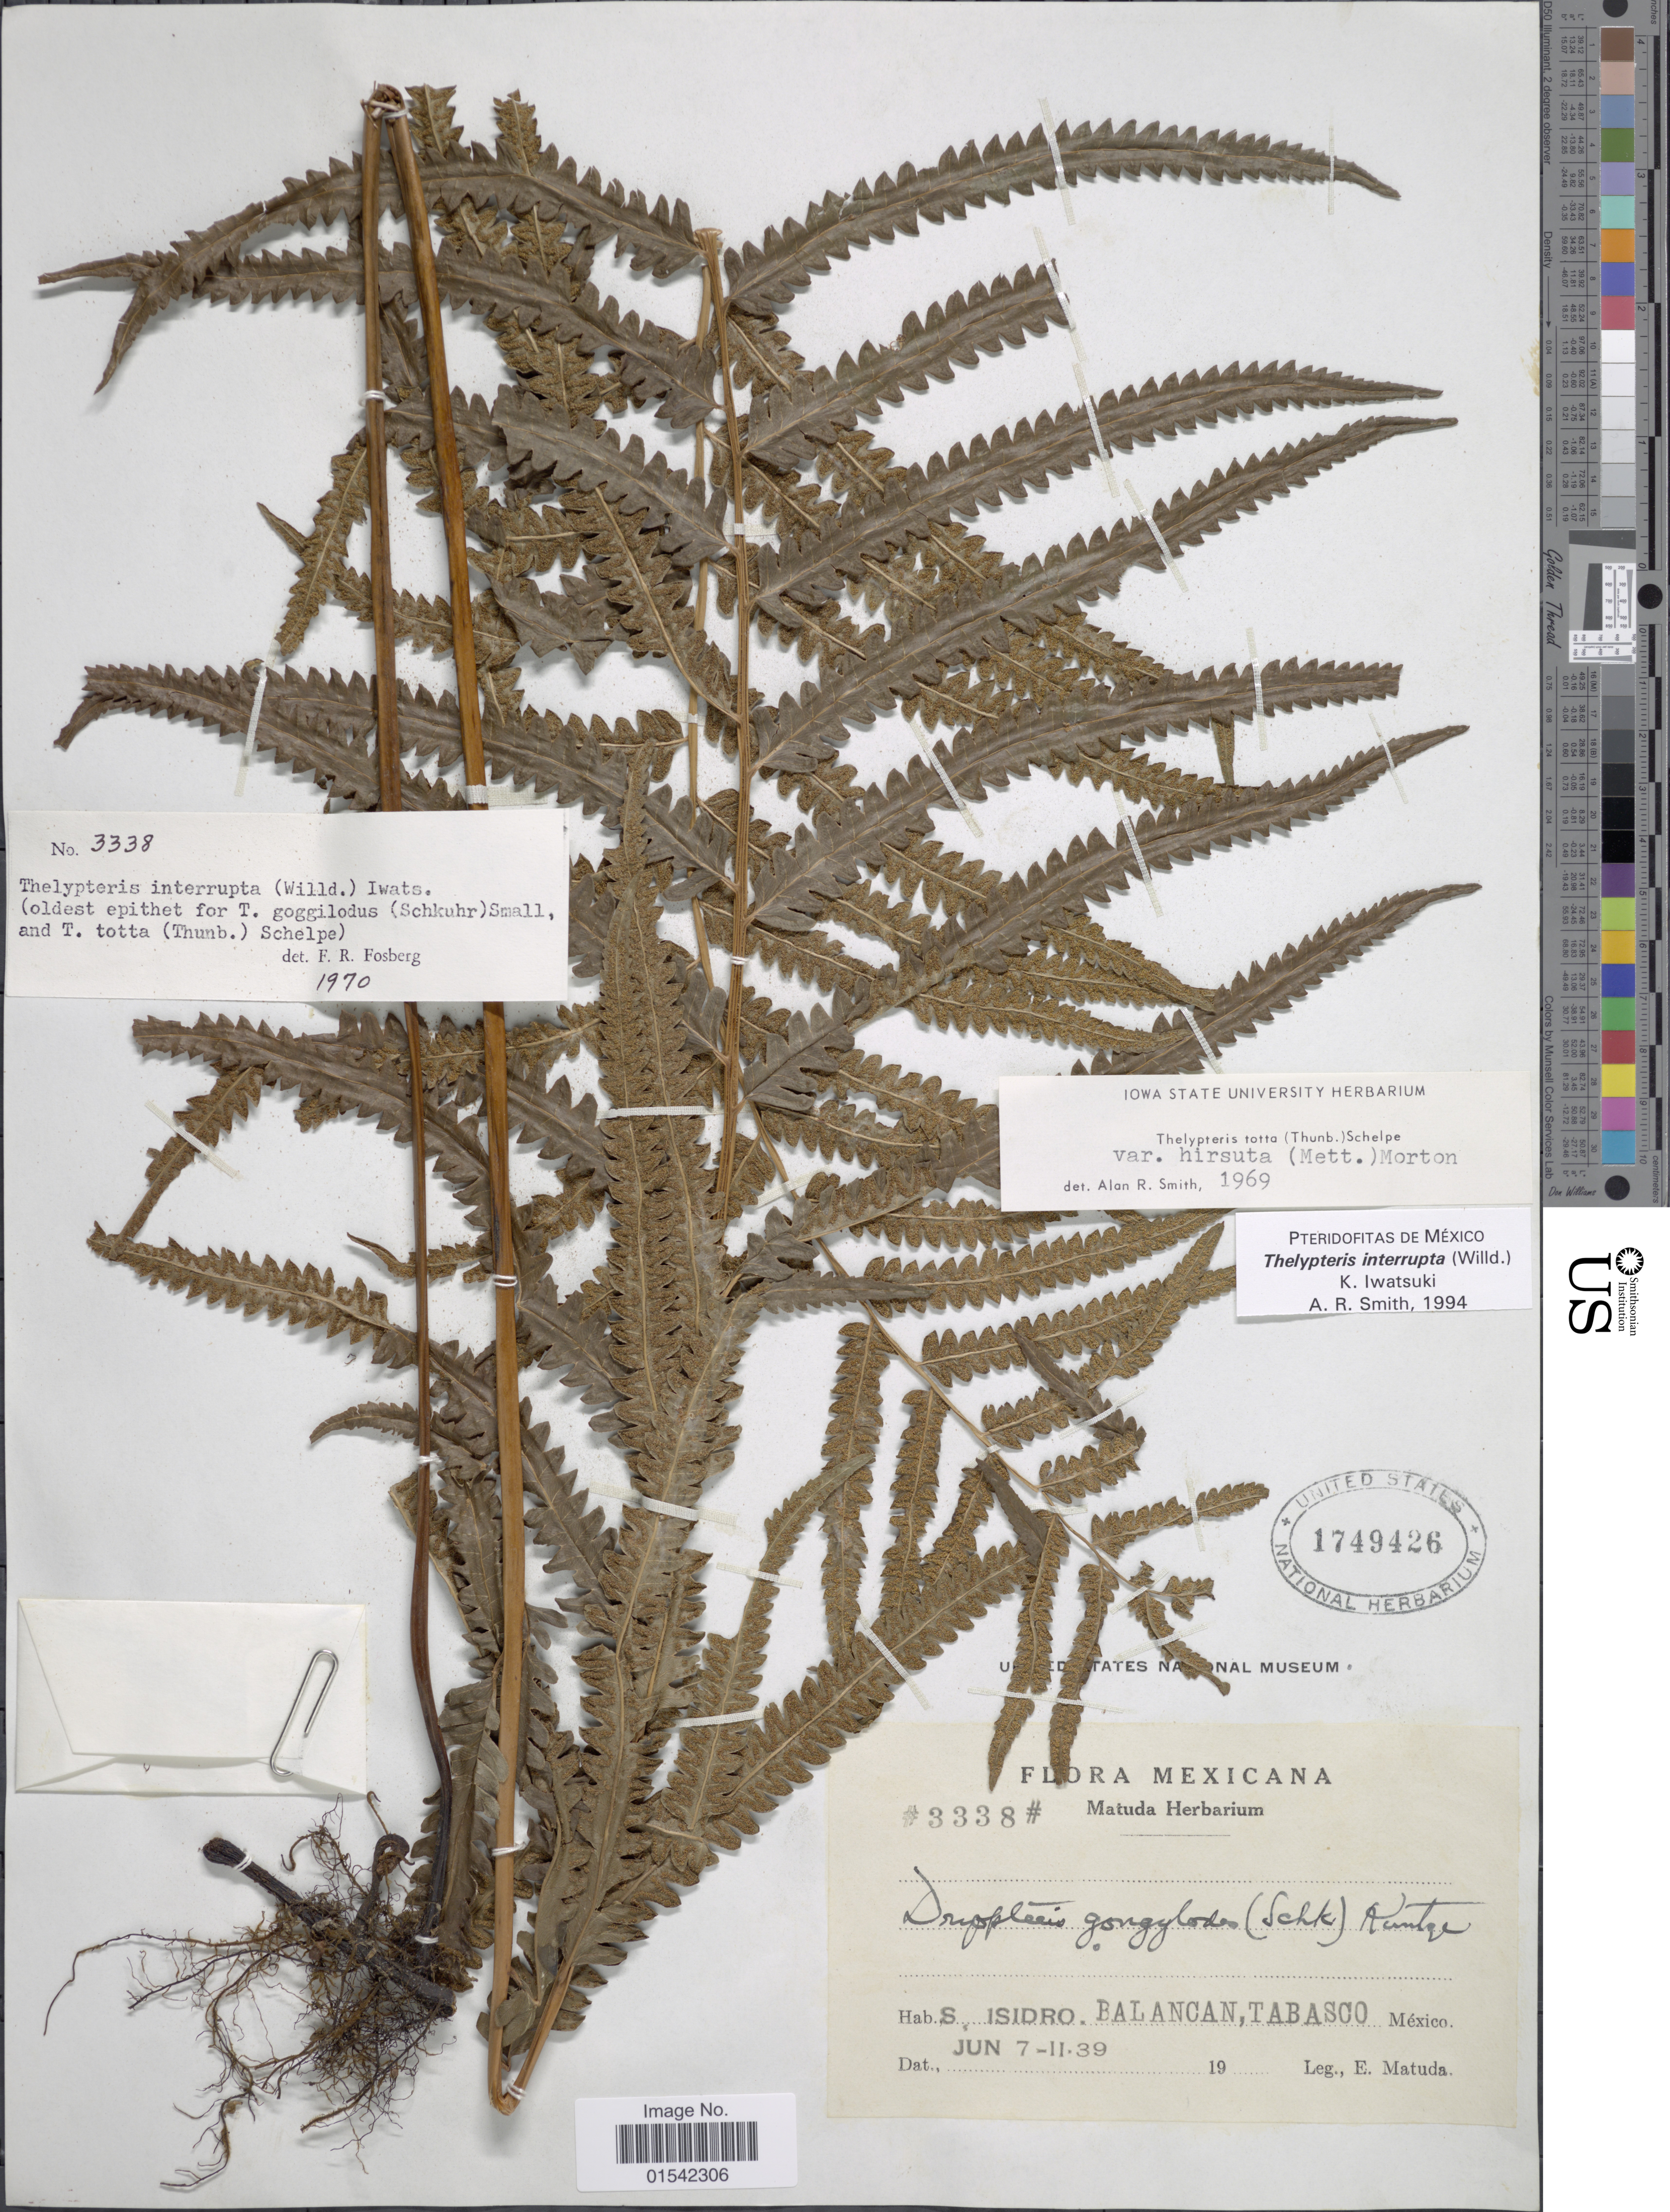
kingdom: Plantae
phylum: Tracheophyta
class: Polypodiopsida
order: Polypodiales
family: Thelypteridaceae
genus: Cyclosorus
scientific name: Cyclosorus interruptus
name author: (Willd.) H. Itô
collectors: E. Matuda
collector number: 3338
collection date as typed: Transcribed d/m/y: 7/6/39 to 11/6/39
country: Mexico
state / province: Tabasco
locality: S. Isidro., Balancan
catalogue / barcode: US 1749426